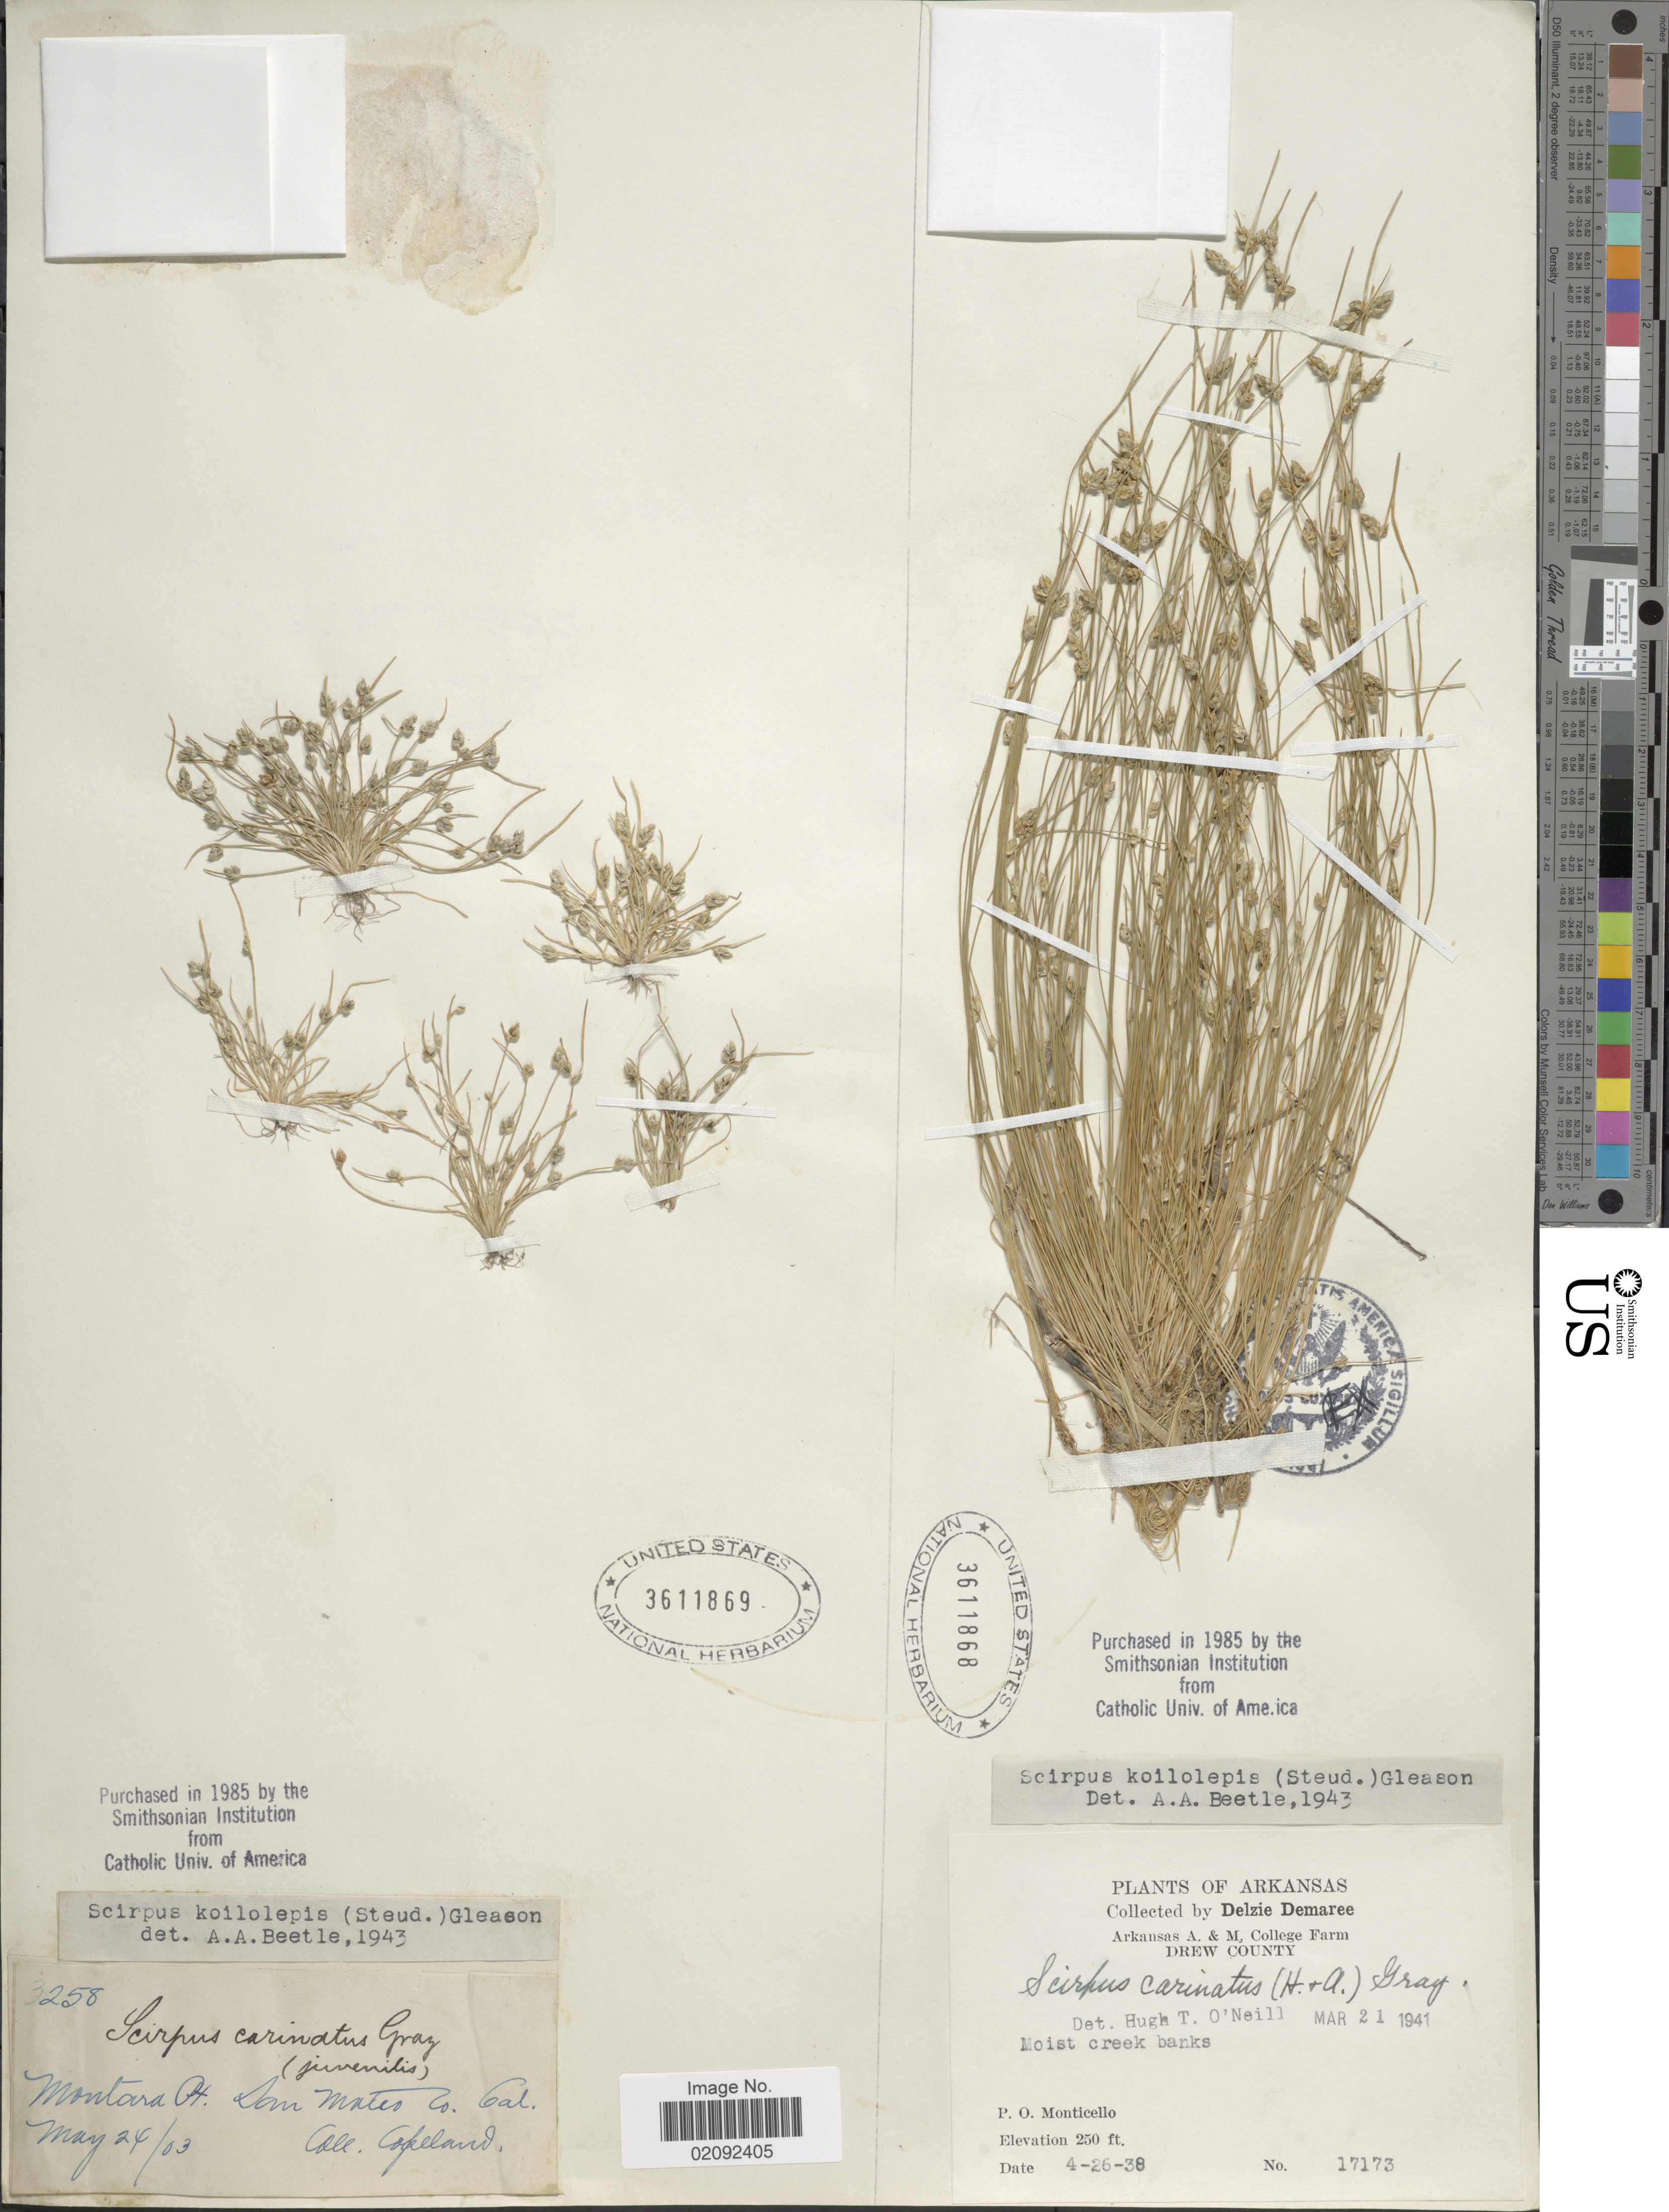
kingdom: Plantae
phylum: Tracheophyta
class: Liliopsida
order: Poales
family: Cyperaceae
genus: Isolepis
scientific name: Isolepis carinata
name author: Hook. & Arn. ex Torr.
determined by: Strong, M. T., (US), Smithsonian Institution - National Museum of Natural History (UNITED STATES)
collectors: -- Copeland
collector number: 3258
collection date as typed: Transcribed d/m/y: 24/5/3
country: United States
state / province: California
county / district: San Mateo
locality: Montara Pt. San Mateo Co.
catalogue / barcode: US 3611869